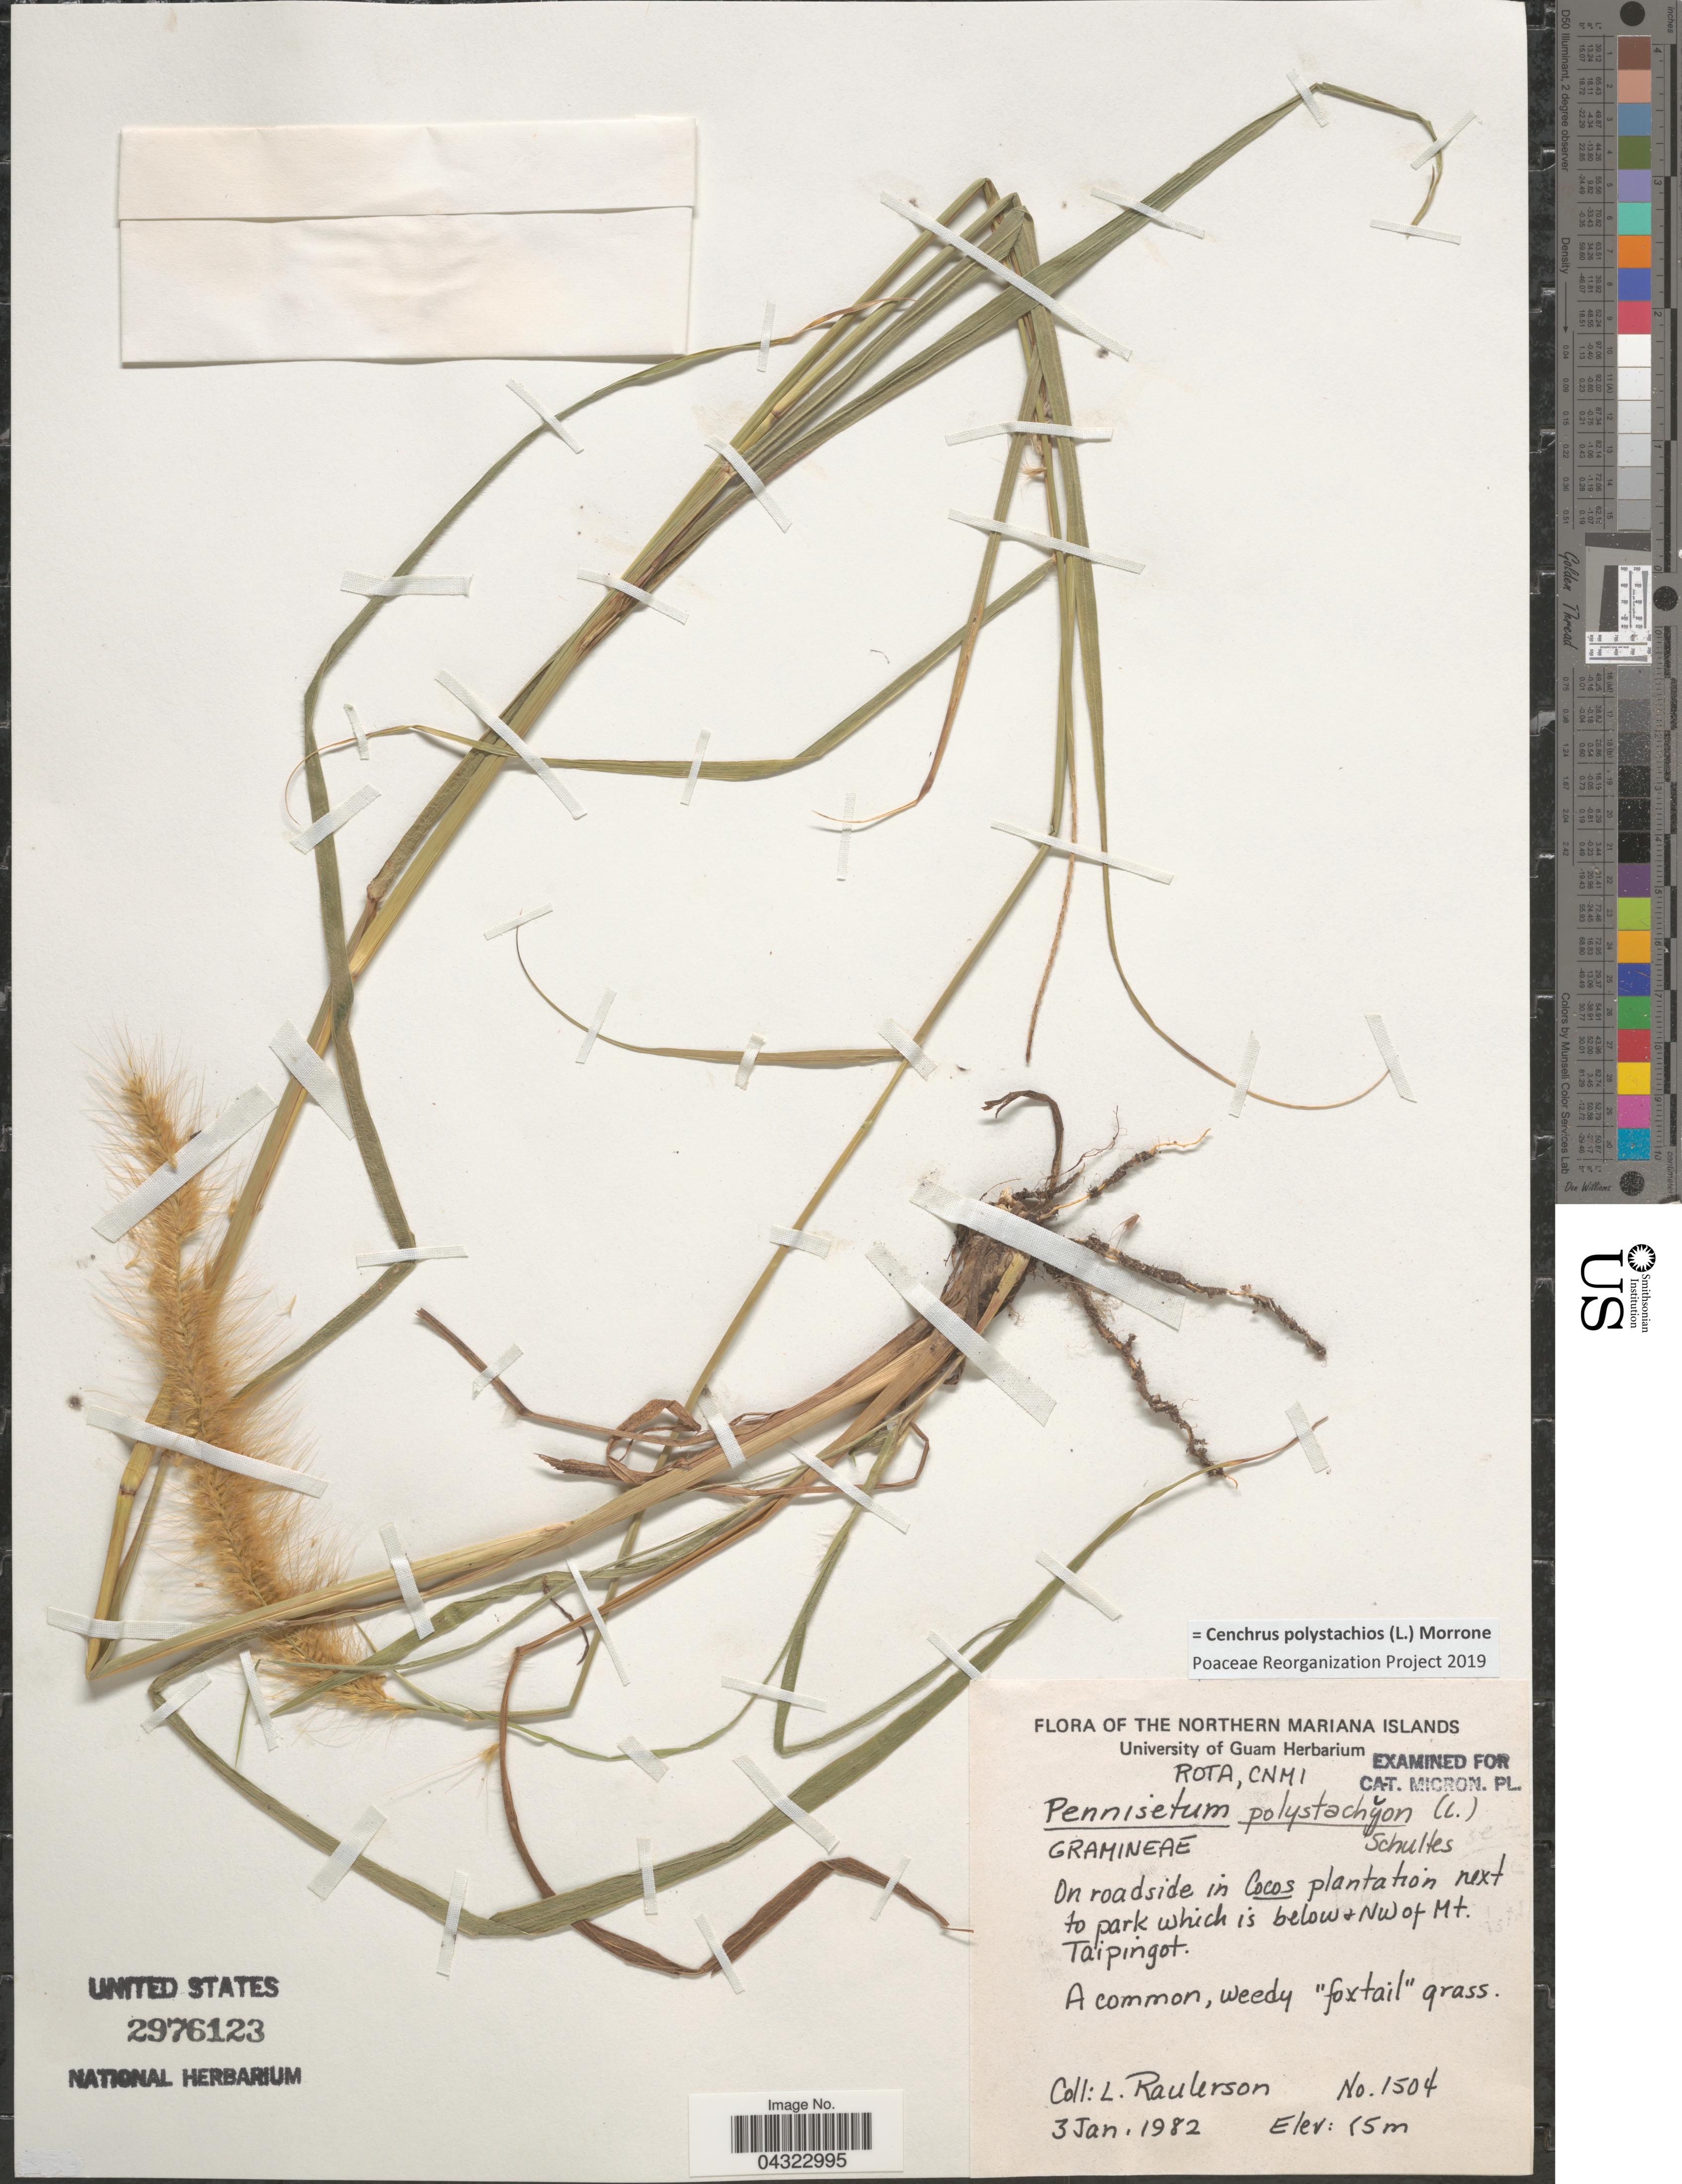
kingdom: Plantae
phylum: Tracheophyta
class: Liliopsida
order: Poales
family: Poaceae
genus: Cenchrus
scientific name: Cenchrus polystachios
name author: (L.) Morrone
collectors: L. Raulerson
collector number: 1504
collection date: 1982-01-03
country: Northern Mariana Islands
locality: Rota, CNMI. On roadside in Cocos plantation next to park which is below + NW of Mt. Taipingot.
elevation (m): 5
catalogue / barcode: US 2976123